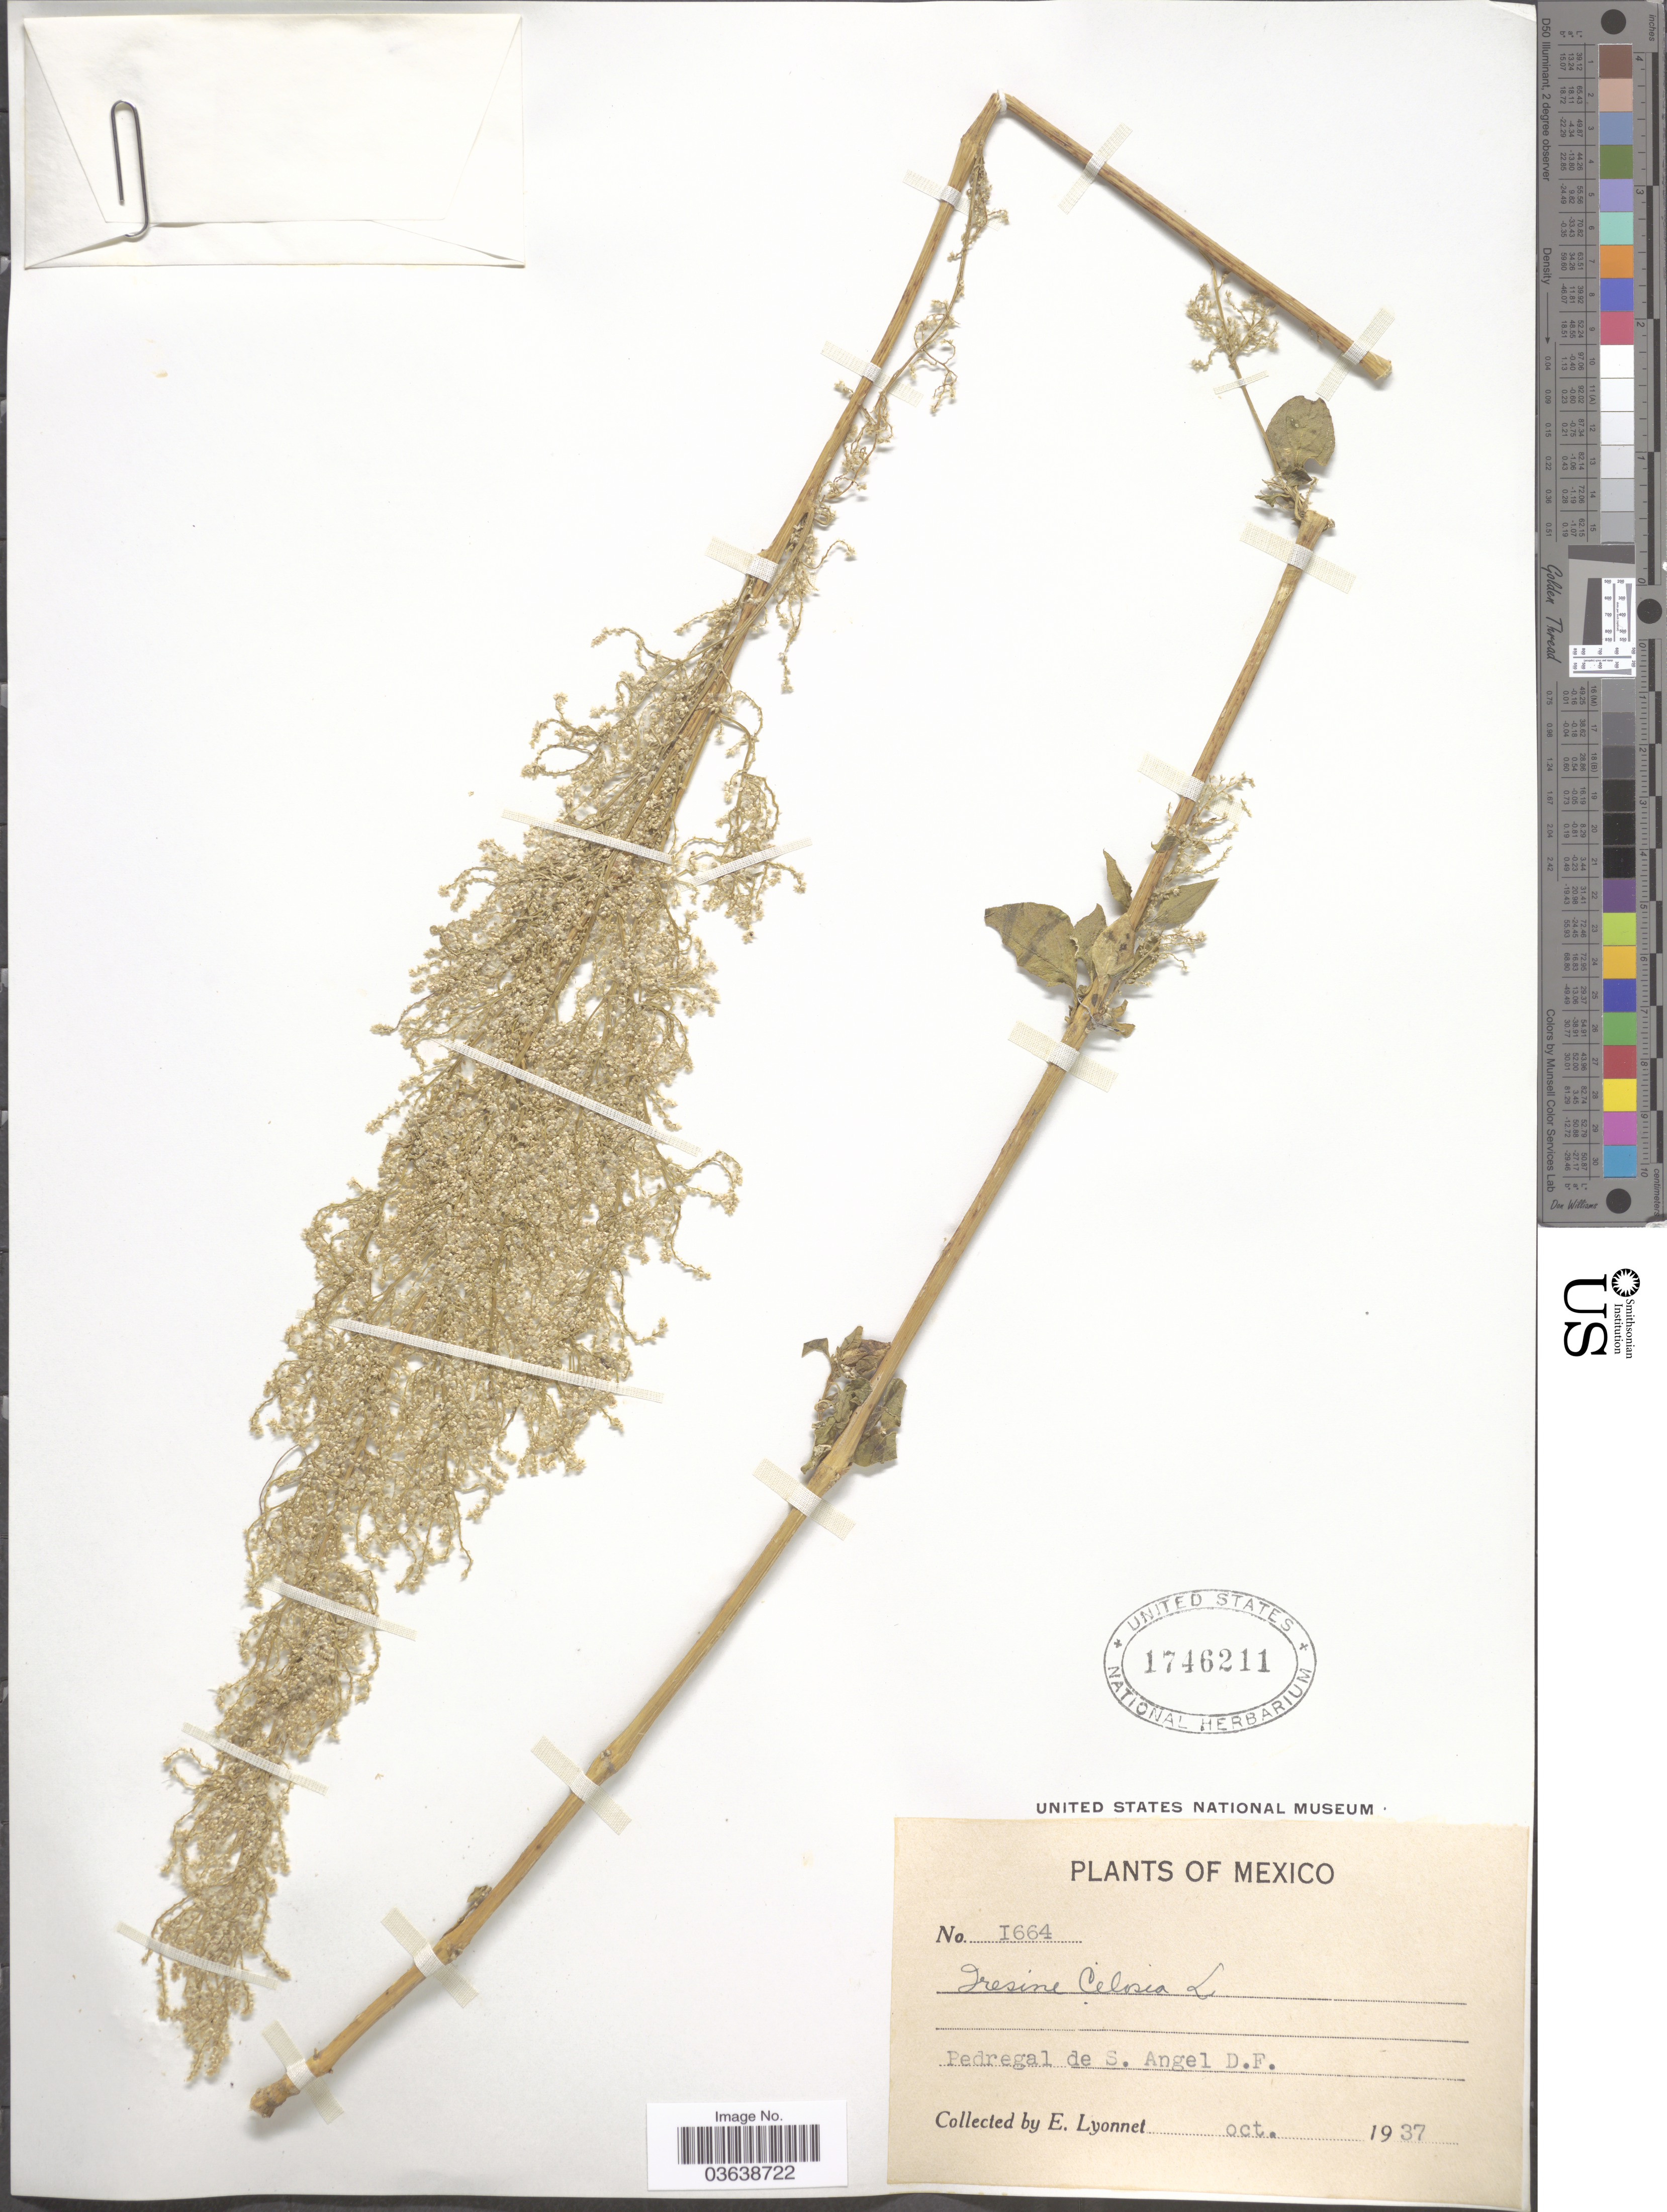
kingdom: Plantae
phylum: Tracheophyta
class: Magnoliopsida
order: Caryophyllales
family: Amaranthaceae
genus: Iresine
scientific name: Iresine celosia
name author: L.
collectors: E. Lyonnet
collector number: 1664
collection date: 1937-10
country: Mexico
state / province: Distrito Federal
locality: Pedregal de S. Angel.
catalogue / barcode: US 1746211